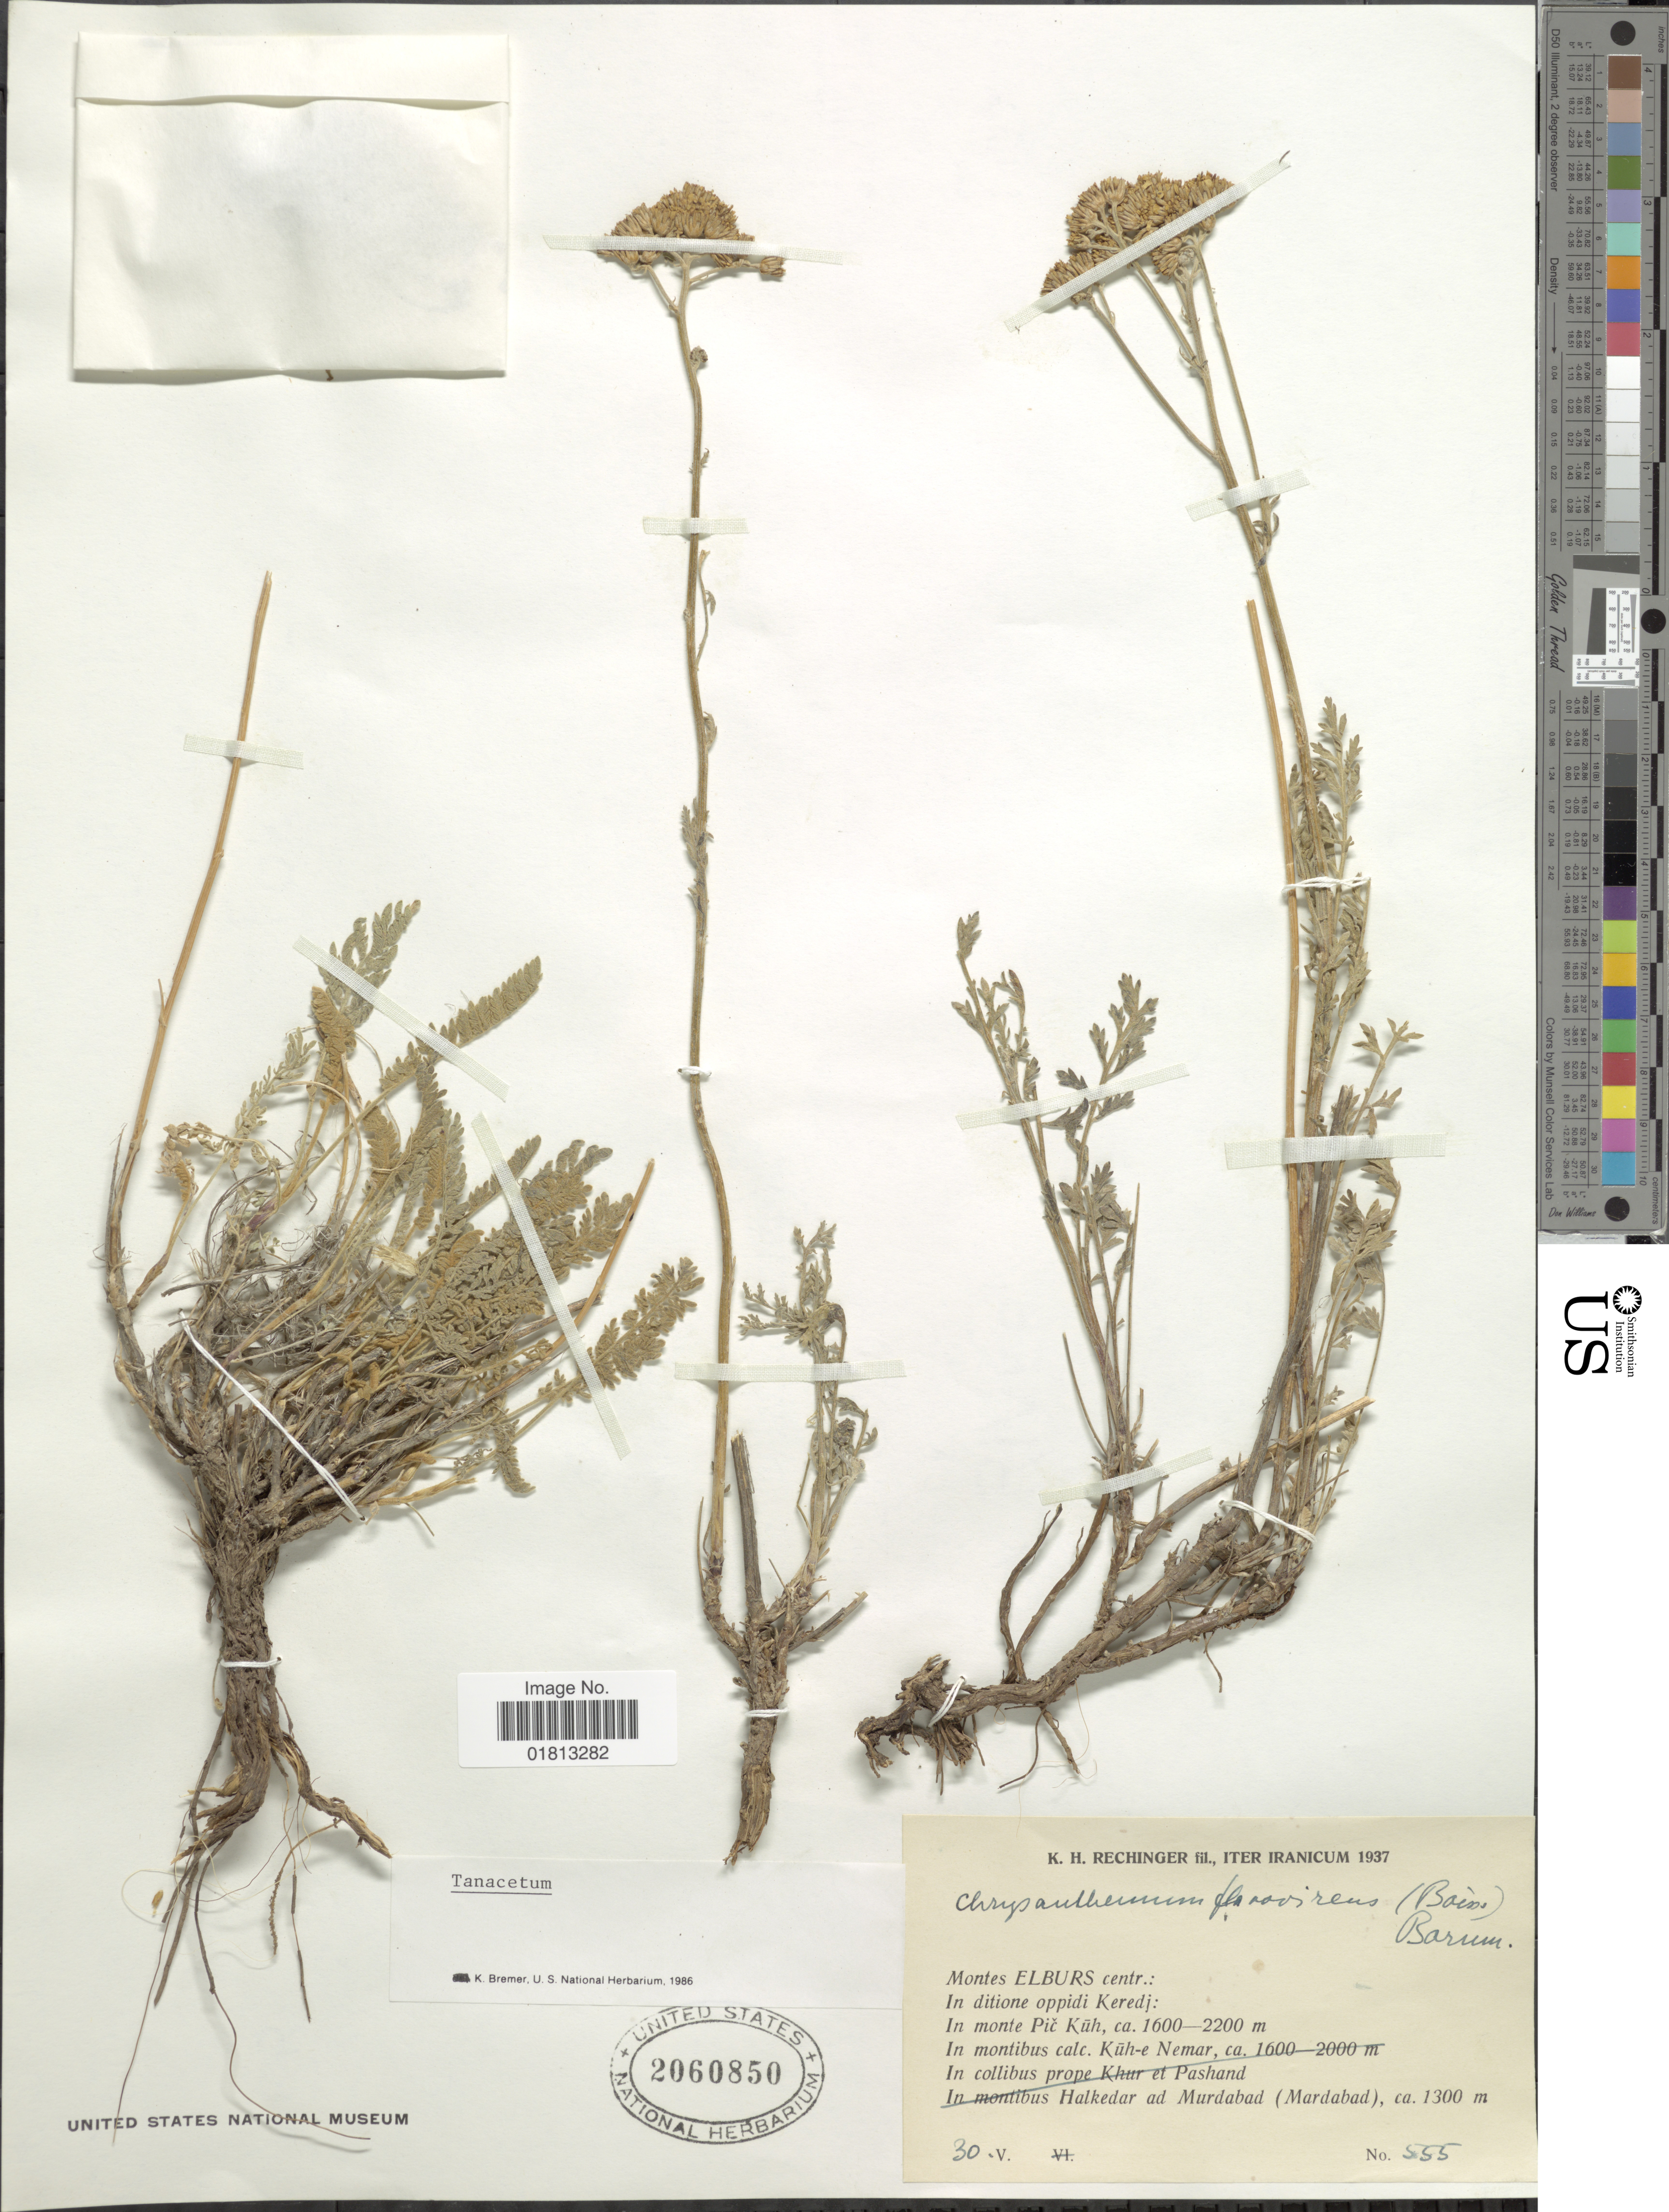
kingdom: Plantae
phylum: Tracheophyta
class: Magnoliopsida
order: Asterales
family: Asteraceae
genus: Tanacetum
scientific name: Tanacetum flavovirens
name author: (Boiss.) Tzvelev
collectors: K. H. Rechinger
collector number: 555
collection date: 1937-05-30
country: Iran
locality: Iter Iranicum, Montes Elburs centr.: In ditione oppidi Keredj: In monte Pic Kuh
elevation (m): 1600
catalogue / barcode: US 2060850